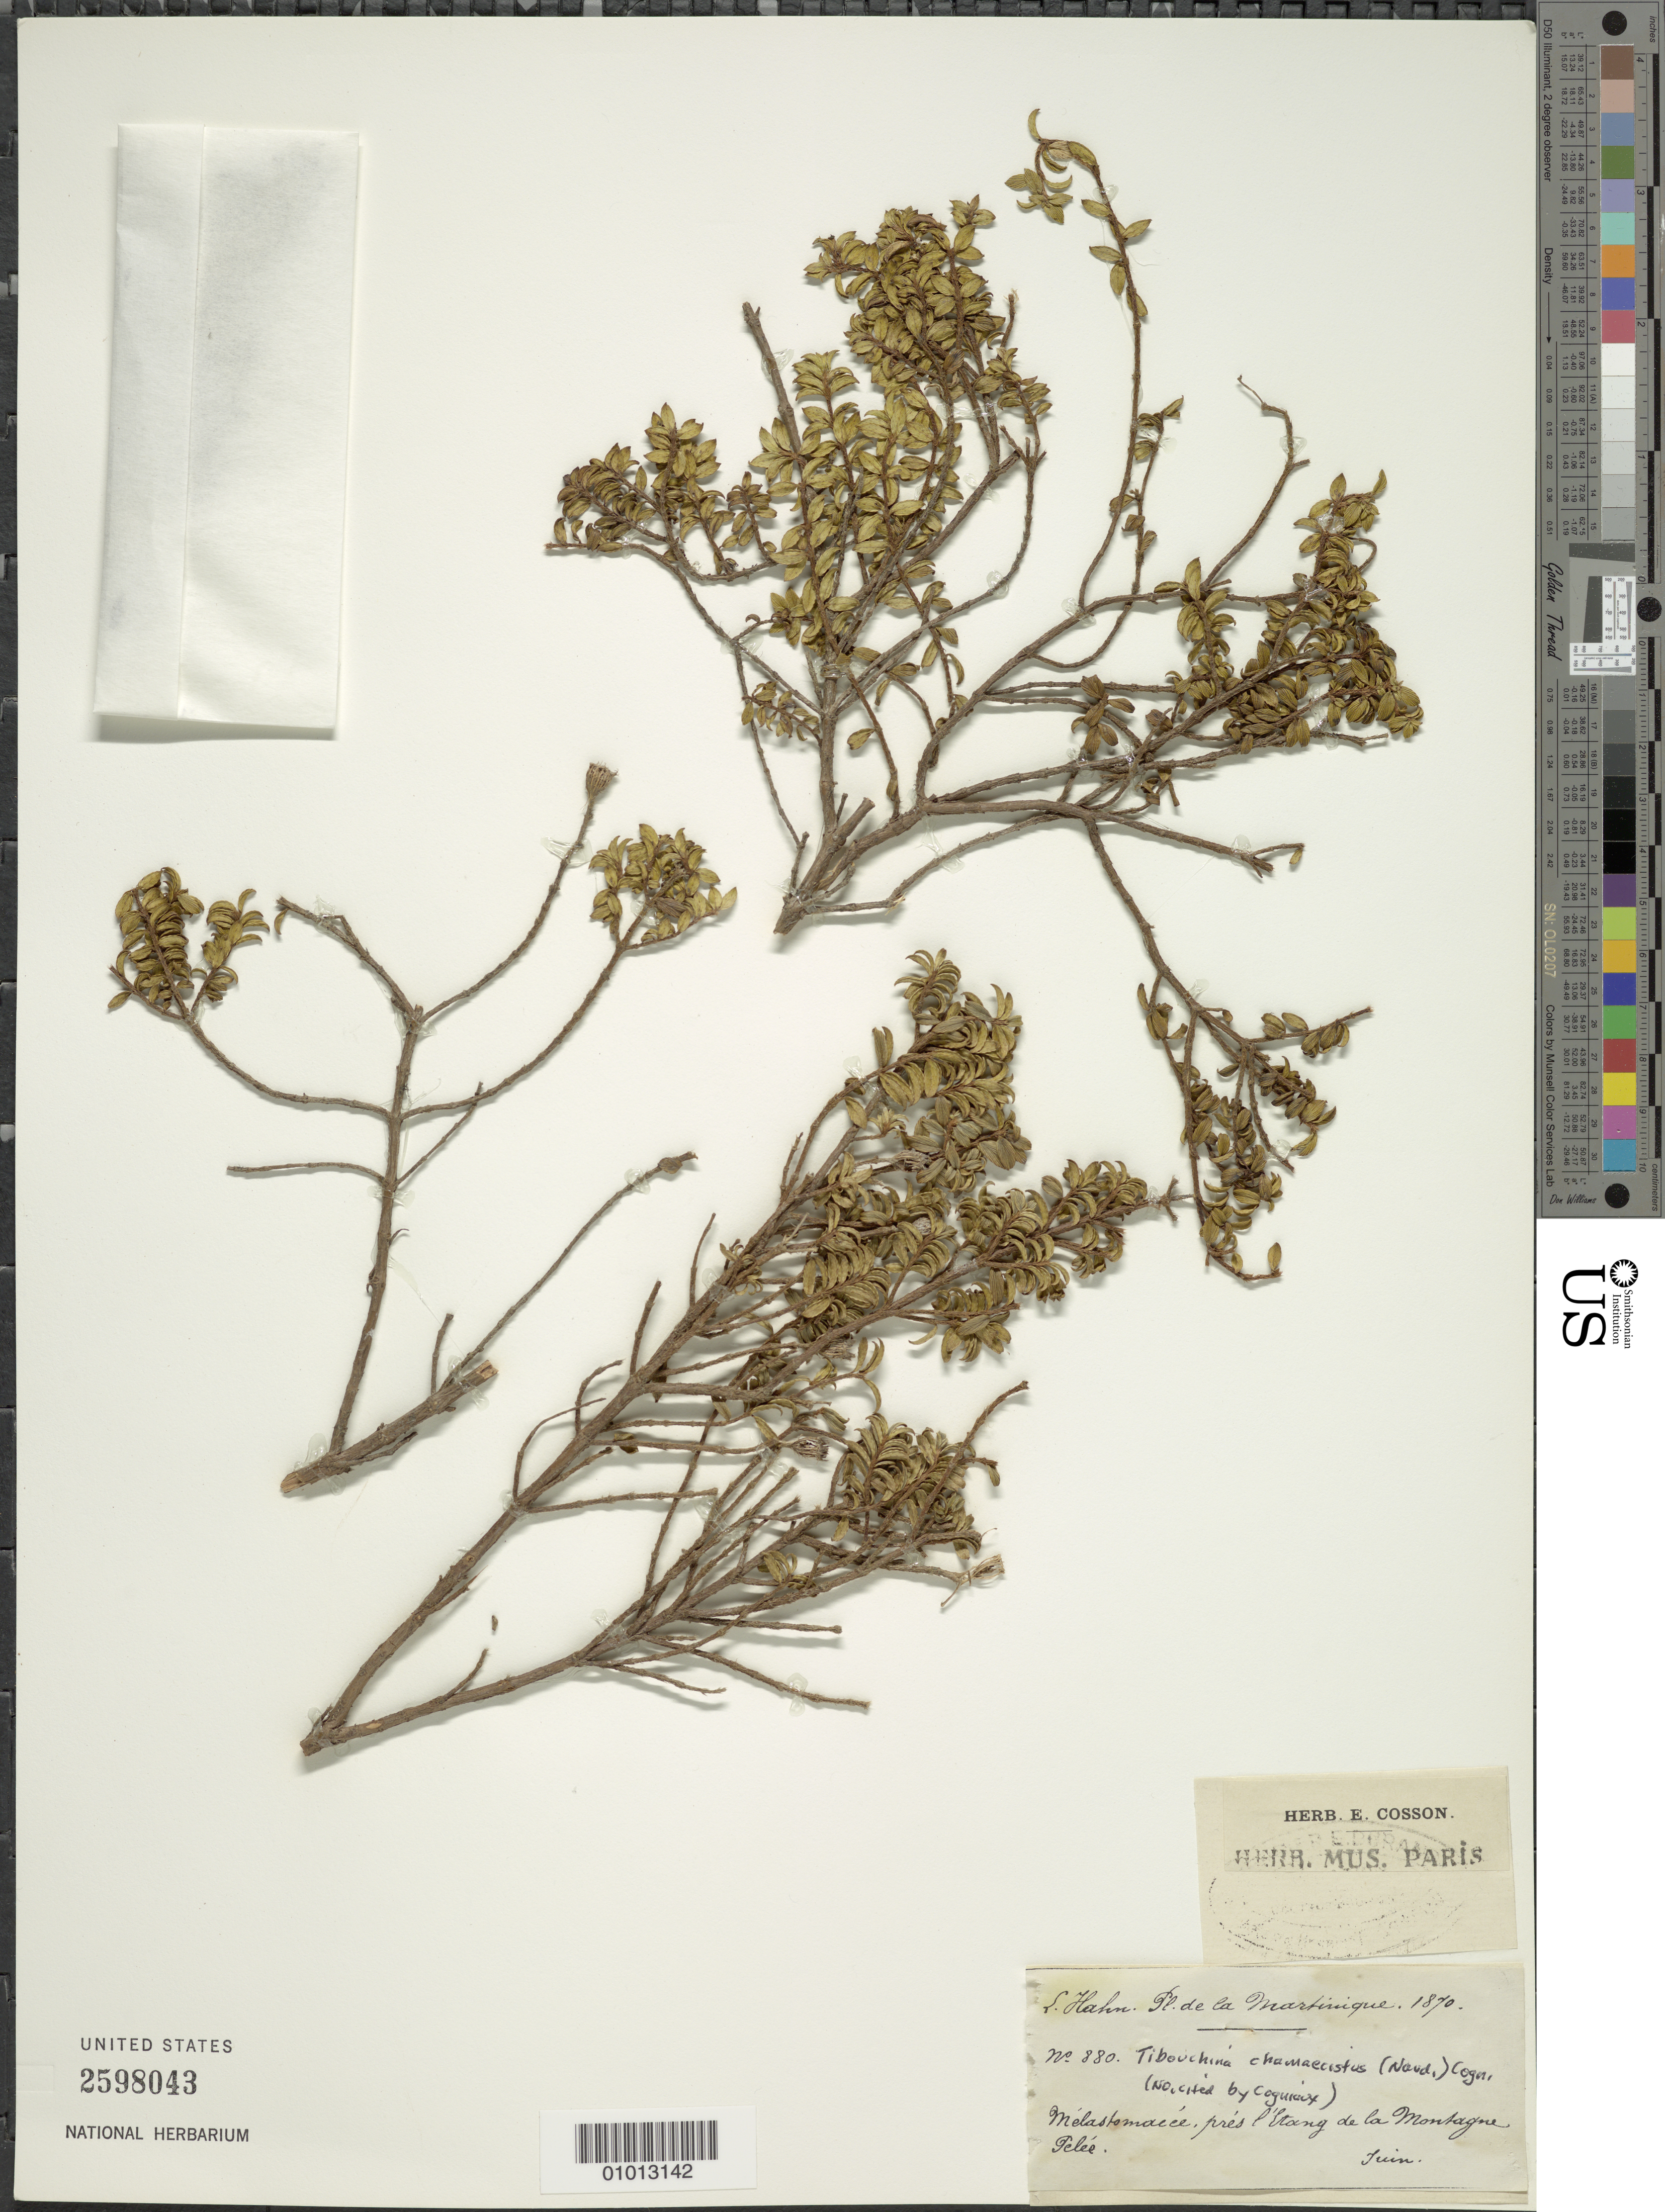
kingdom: Plantae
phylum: Tracheophyta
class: Magnoliopsida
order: Myrtales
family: Melastomataceae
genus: Chaetogastra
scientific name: Chaetogastra chamaecistus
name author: Griseb.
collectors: -- Hahn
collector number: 880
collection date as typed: Jun 1870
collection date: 1870-06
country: Martinique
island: Martinique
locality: Prés d'Etang de la Montagne Pelée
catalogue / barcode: US 2598043